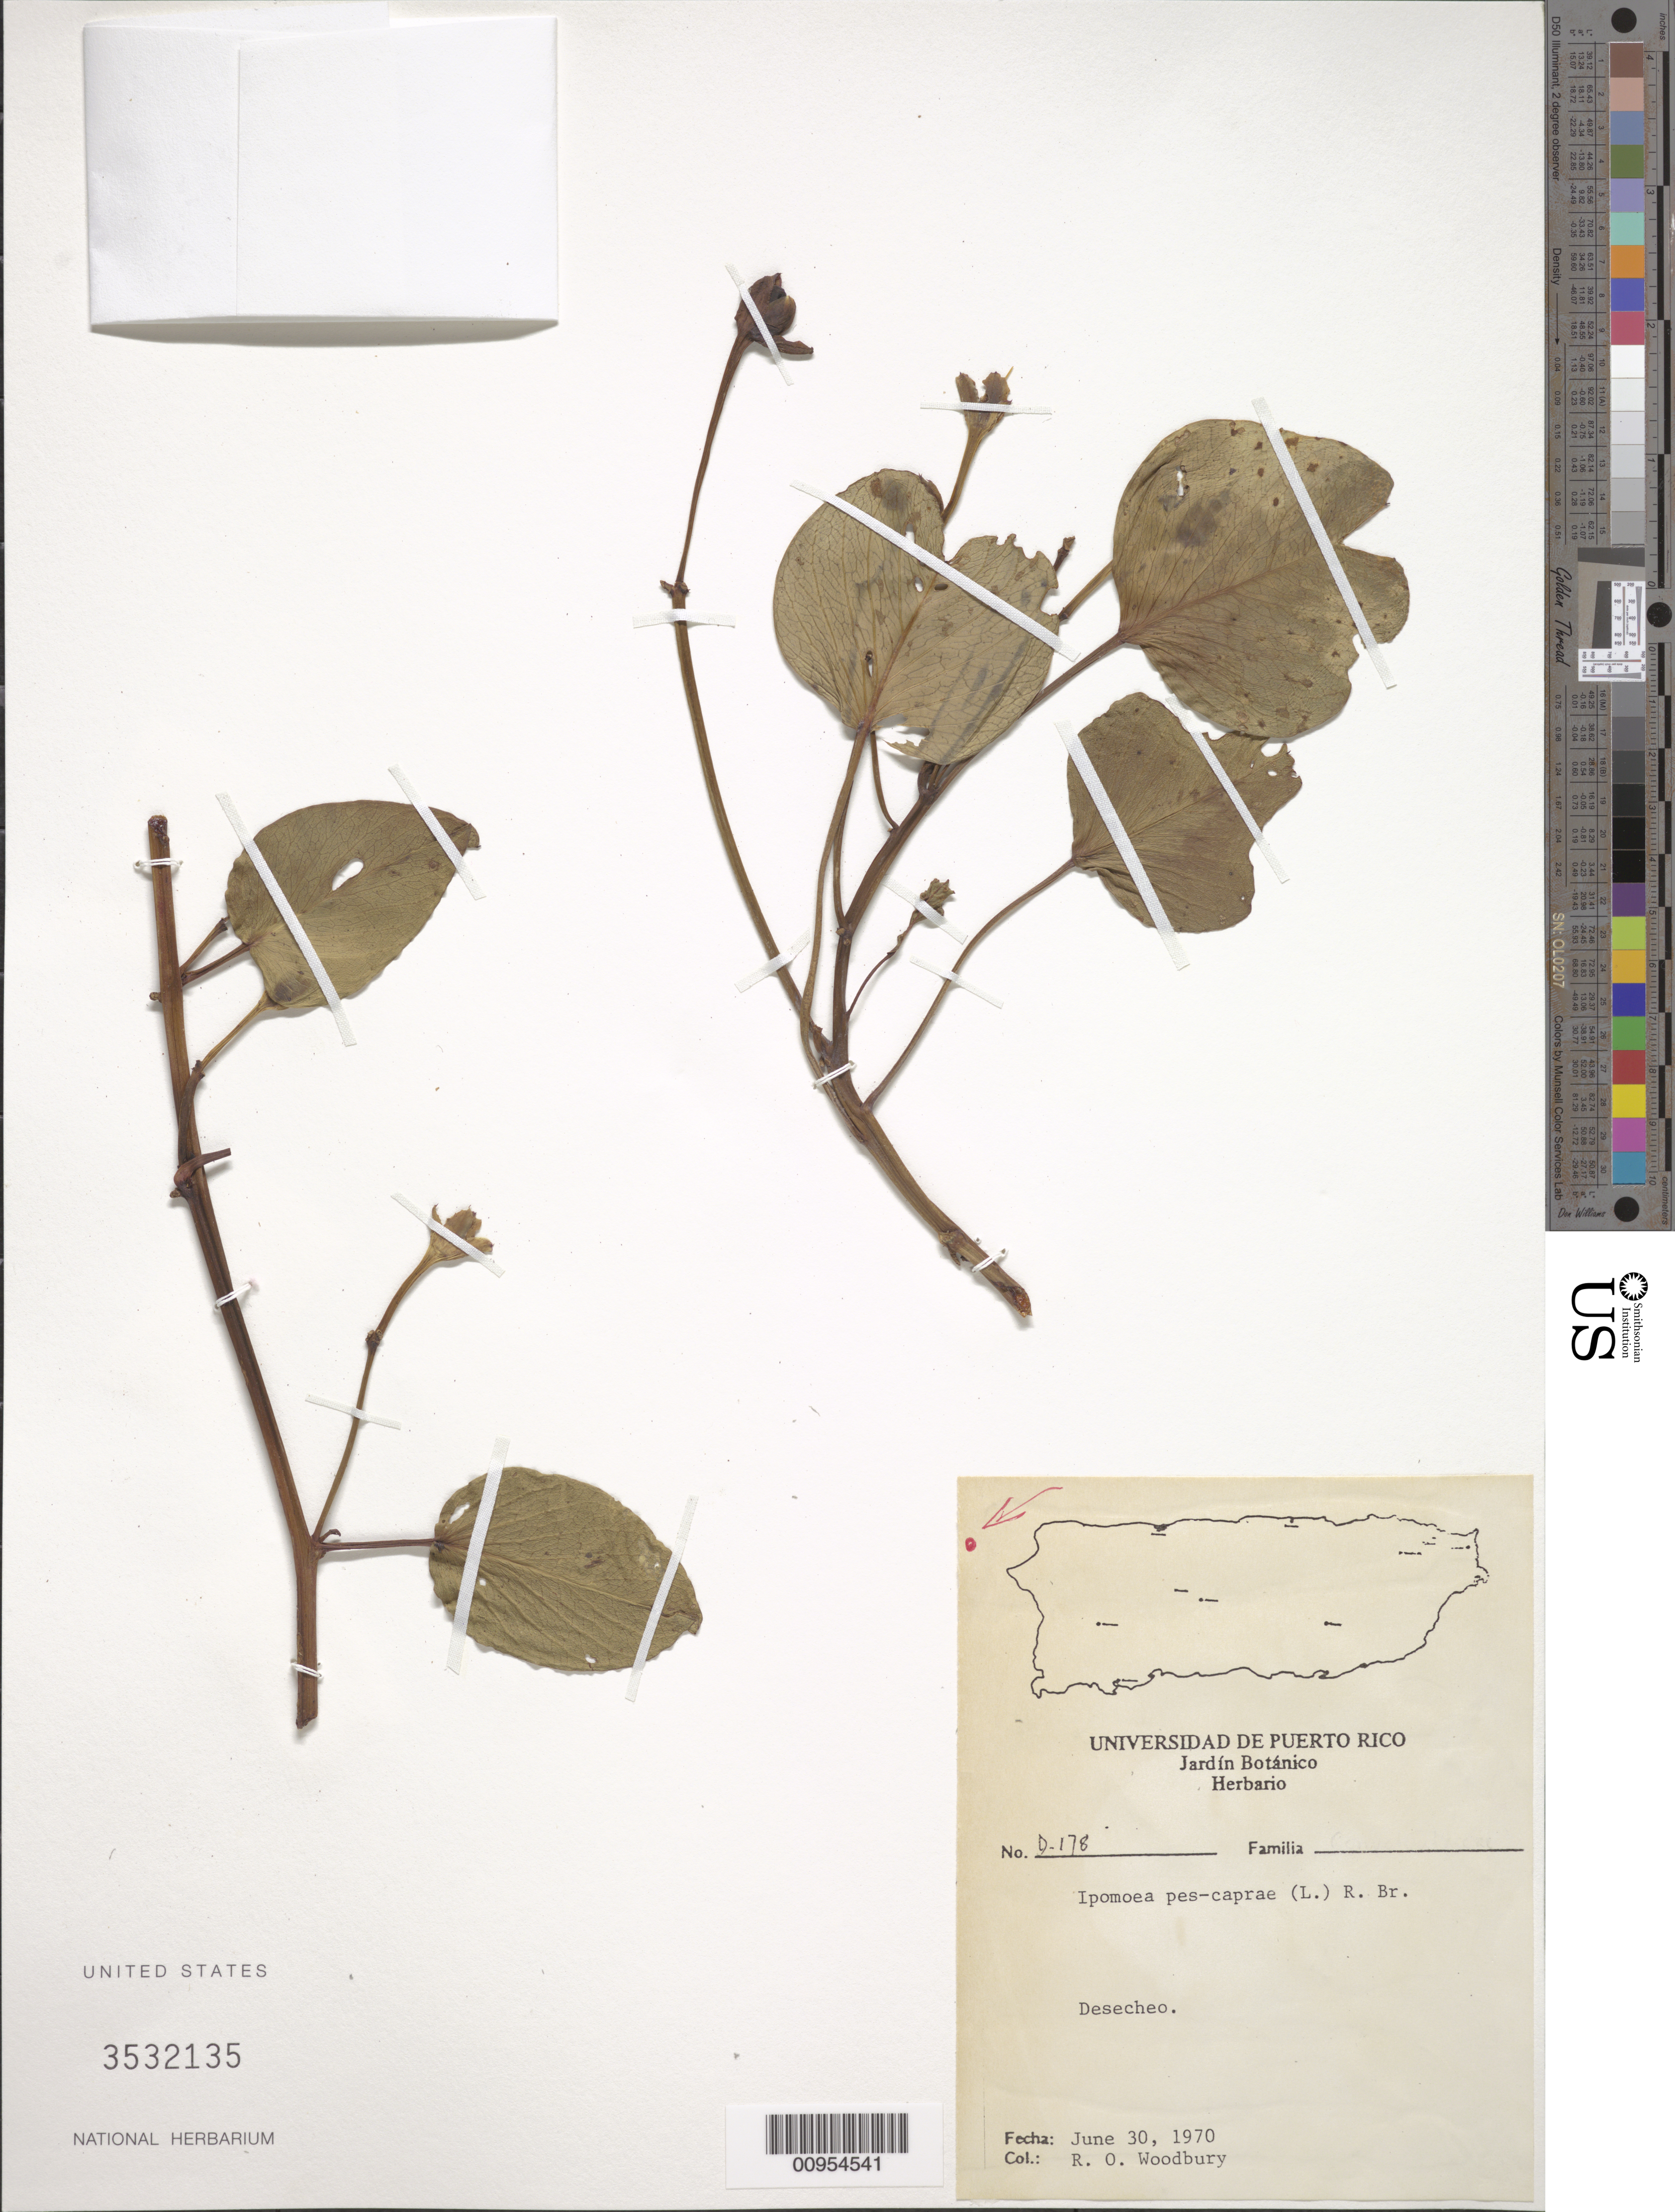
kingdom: Plantae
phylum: Tracheophyta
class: Magnoliopsida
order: Solanales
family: Convolvulaceae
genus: Ipomoea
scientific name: Ipomoea pes-caprae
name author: (L.) R. Br.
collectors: R. O. Woodbury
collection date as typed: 30 Jun 1970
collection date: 1970-06-30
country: Puerto Rico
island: Desecheo Island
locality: Desecheo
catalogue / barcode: US 3532135